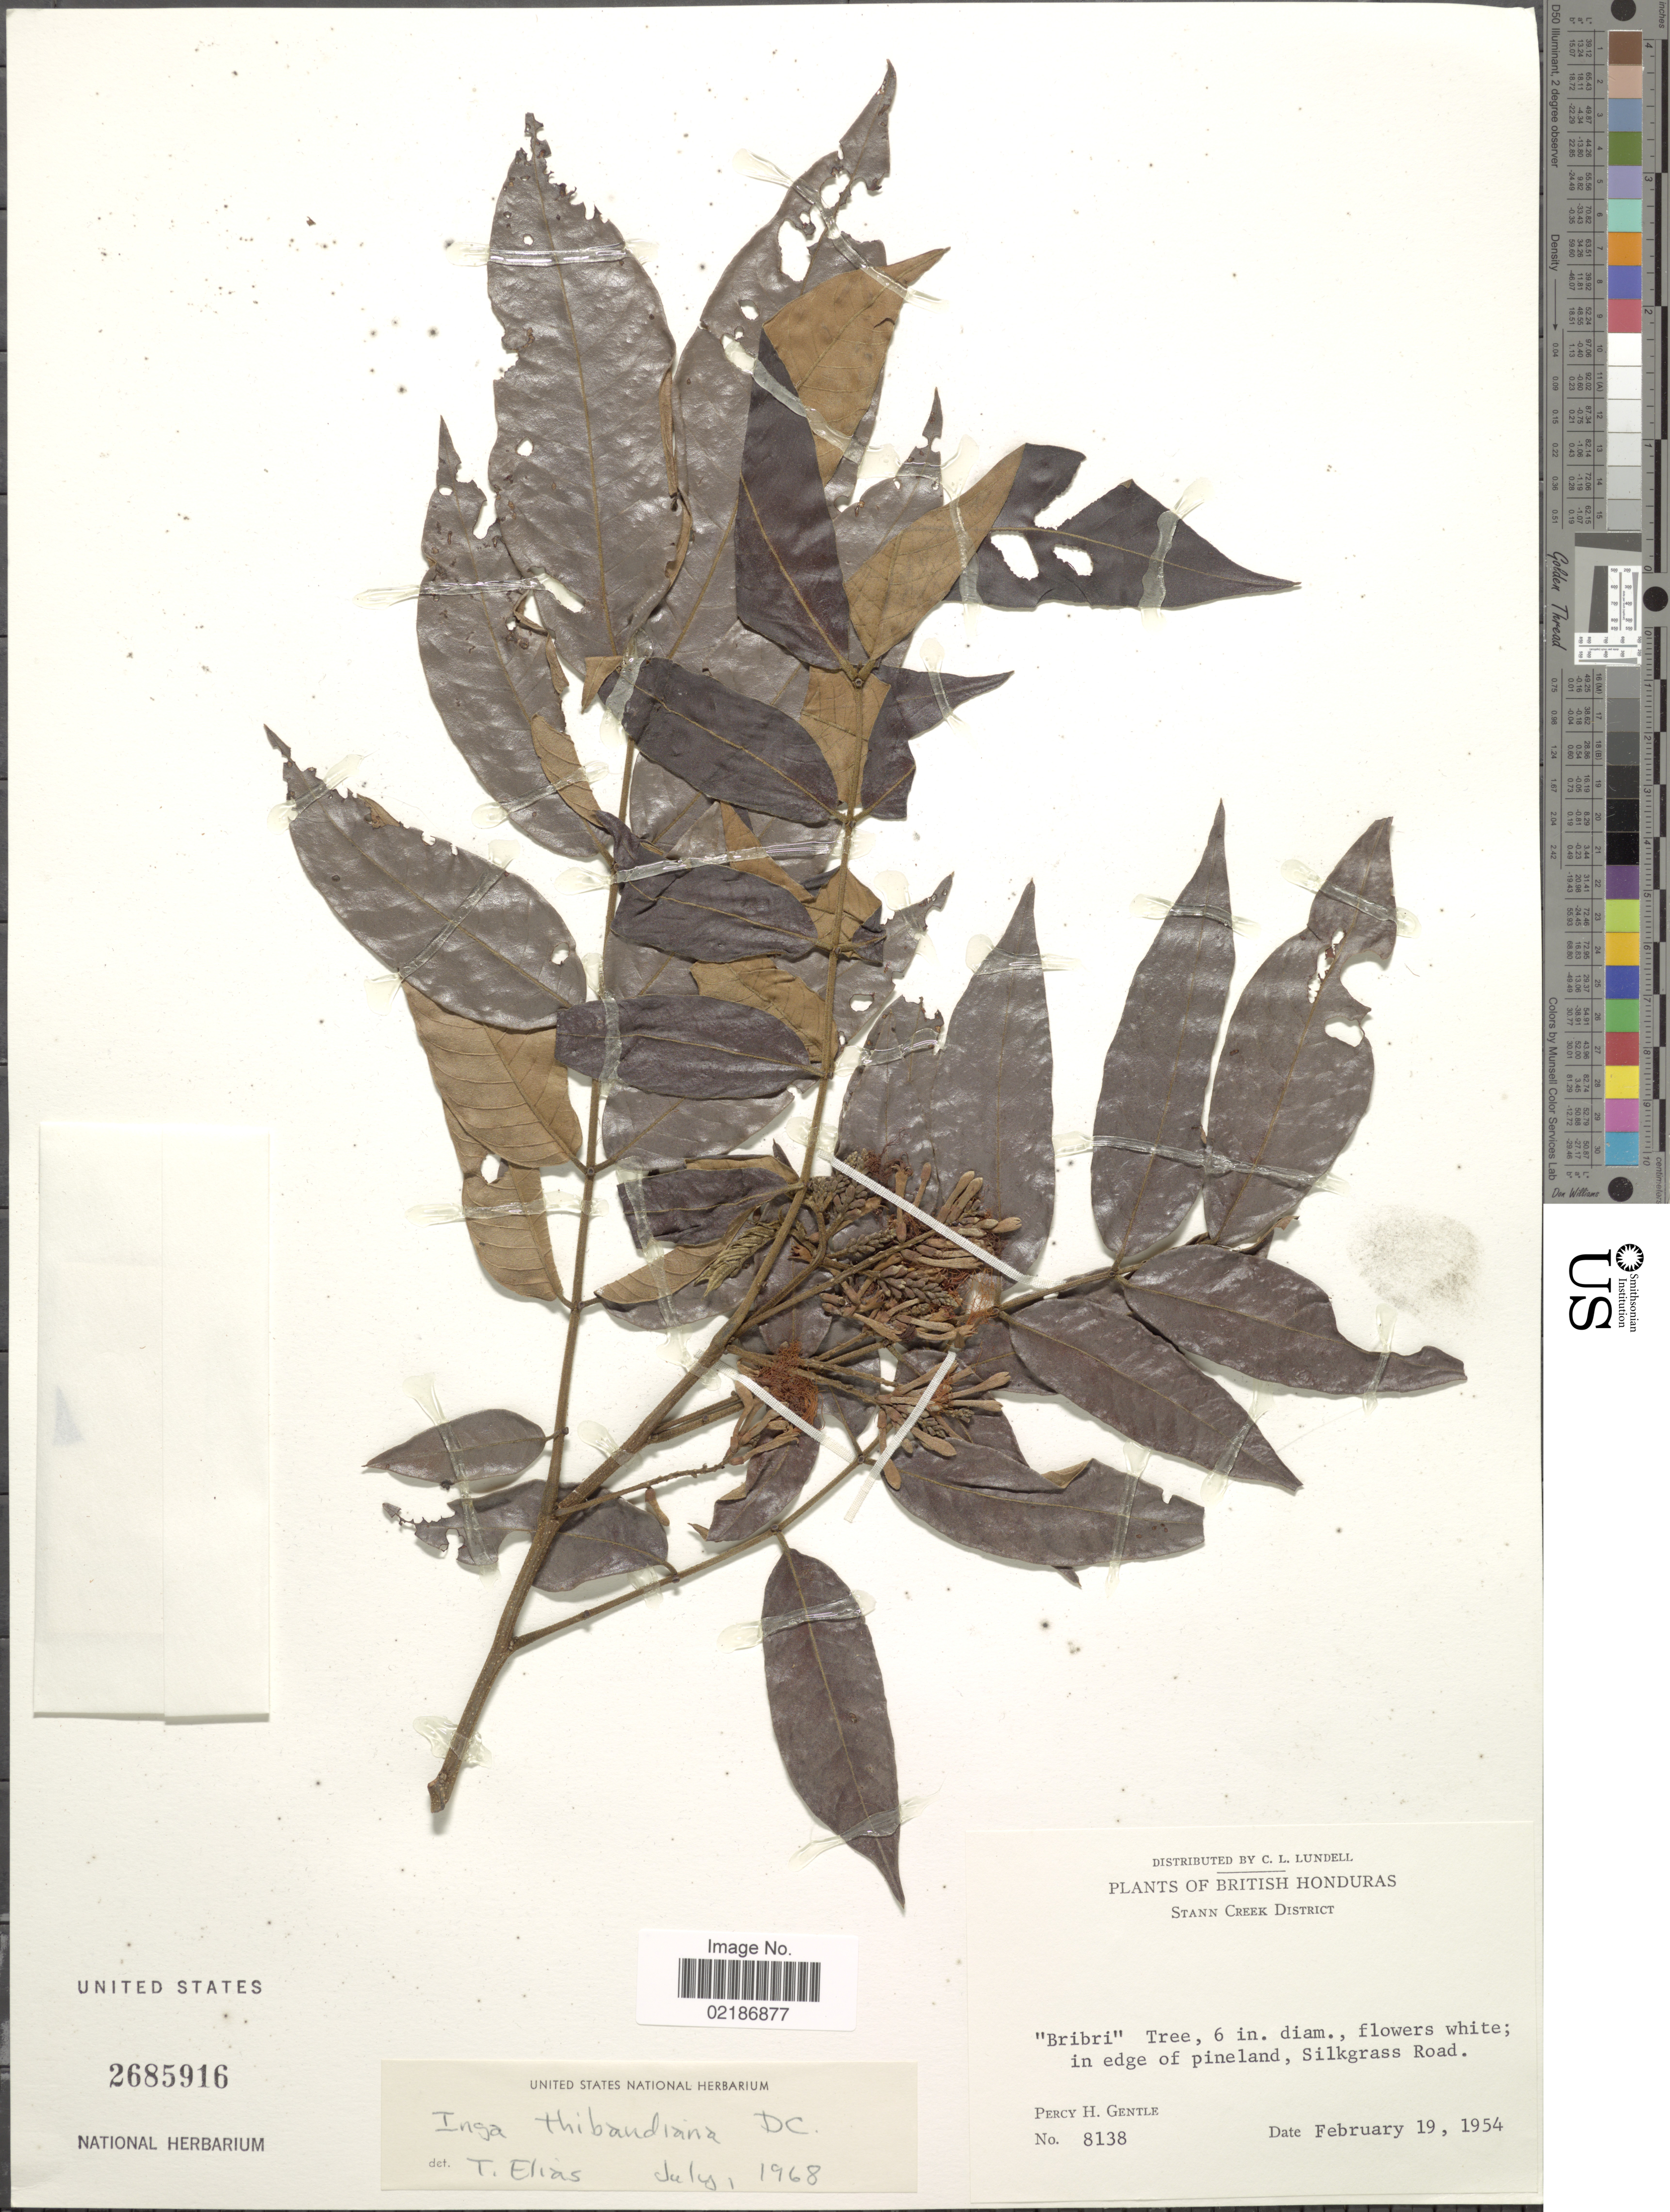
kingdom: Plantae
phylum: Tracheophyta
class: Magnoliopsida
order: Fabales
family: Fabaceae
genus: Inga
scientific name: Inga thibaudiana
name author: DC.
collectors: P. H. Gentle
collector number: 8138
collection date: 1954-02-19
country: Belize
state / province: Stann Creek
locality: British Honduras, Silkgrass Road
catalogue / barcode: US 2685916